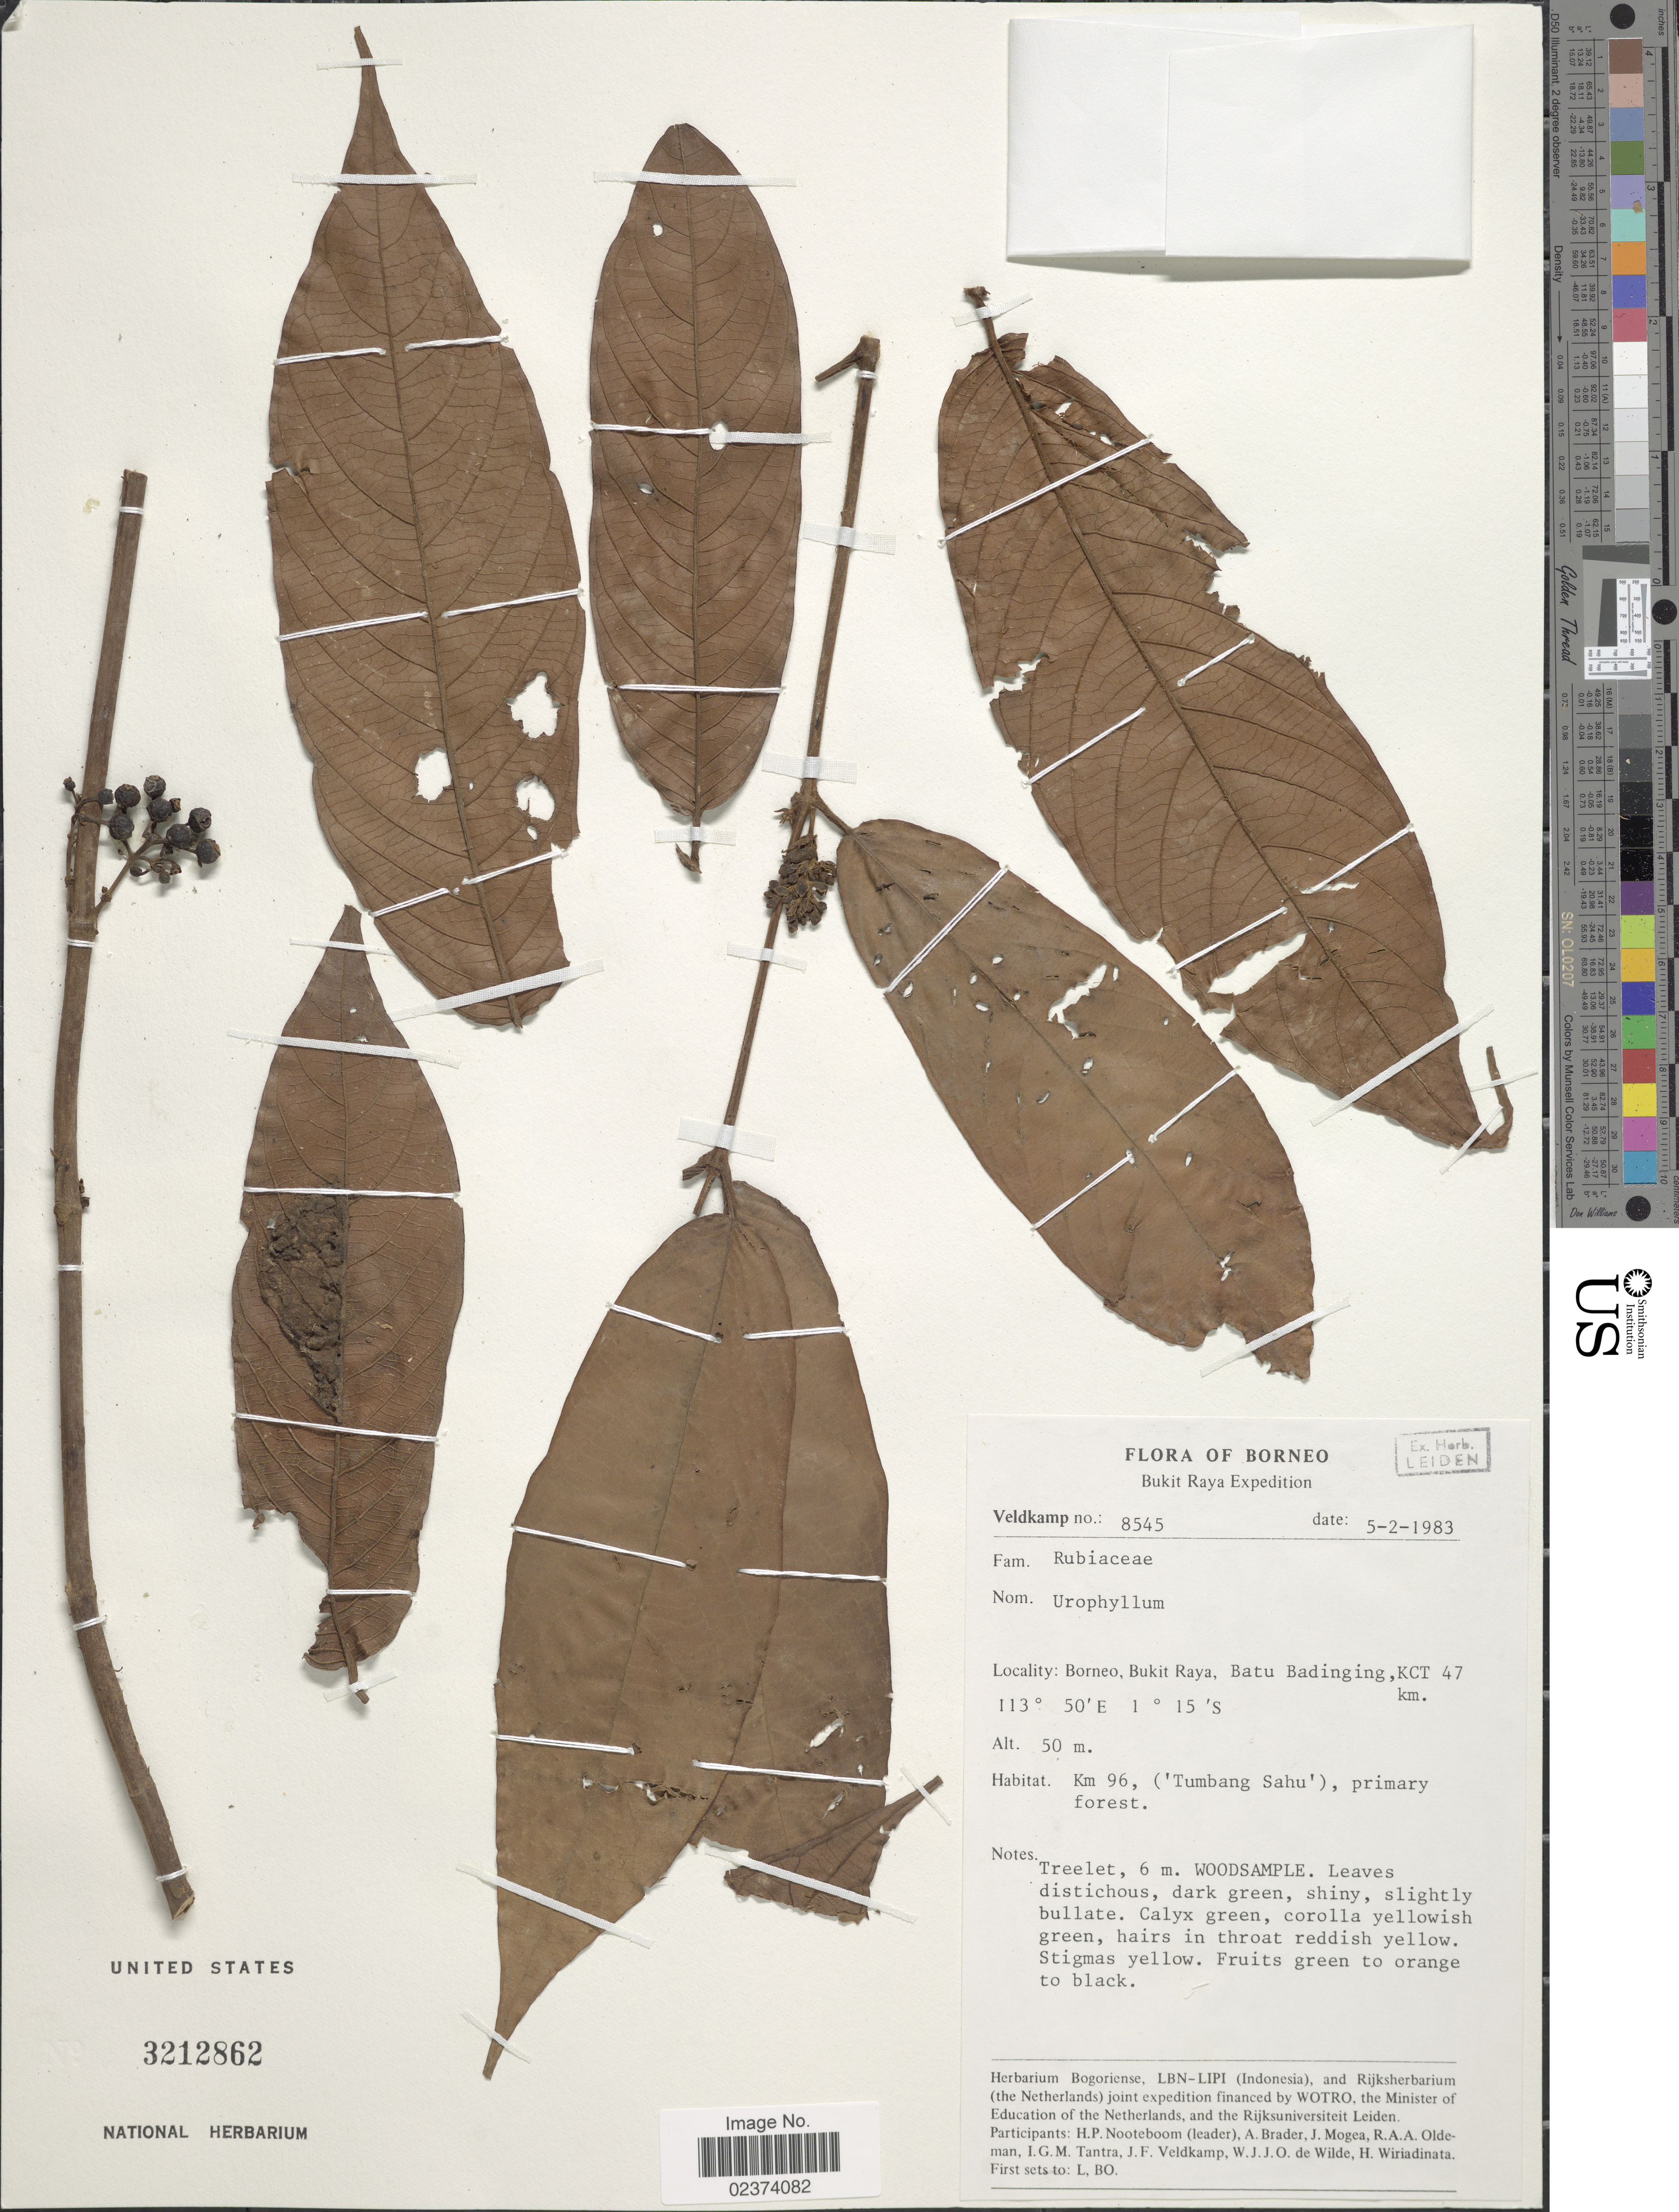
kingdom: Plantae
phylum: Tracheophyta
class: Magnoliopsida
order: Gentianales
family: Rubiaceae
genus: Urophyllum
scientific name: Urophyllum sp.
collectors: H. P. Nooteboom, A. Brader, J. Mogea, R. Oldeman & et al.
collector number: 8545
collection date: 1983-02-05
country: Indonesia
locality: Bukit Raya, Borneo, Batu Badinging, KCT 47 km., Km 96 ('Tumbang Sah'), primary Forest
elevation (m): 50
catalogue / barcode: US 3212862